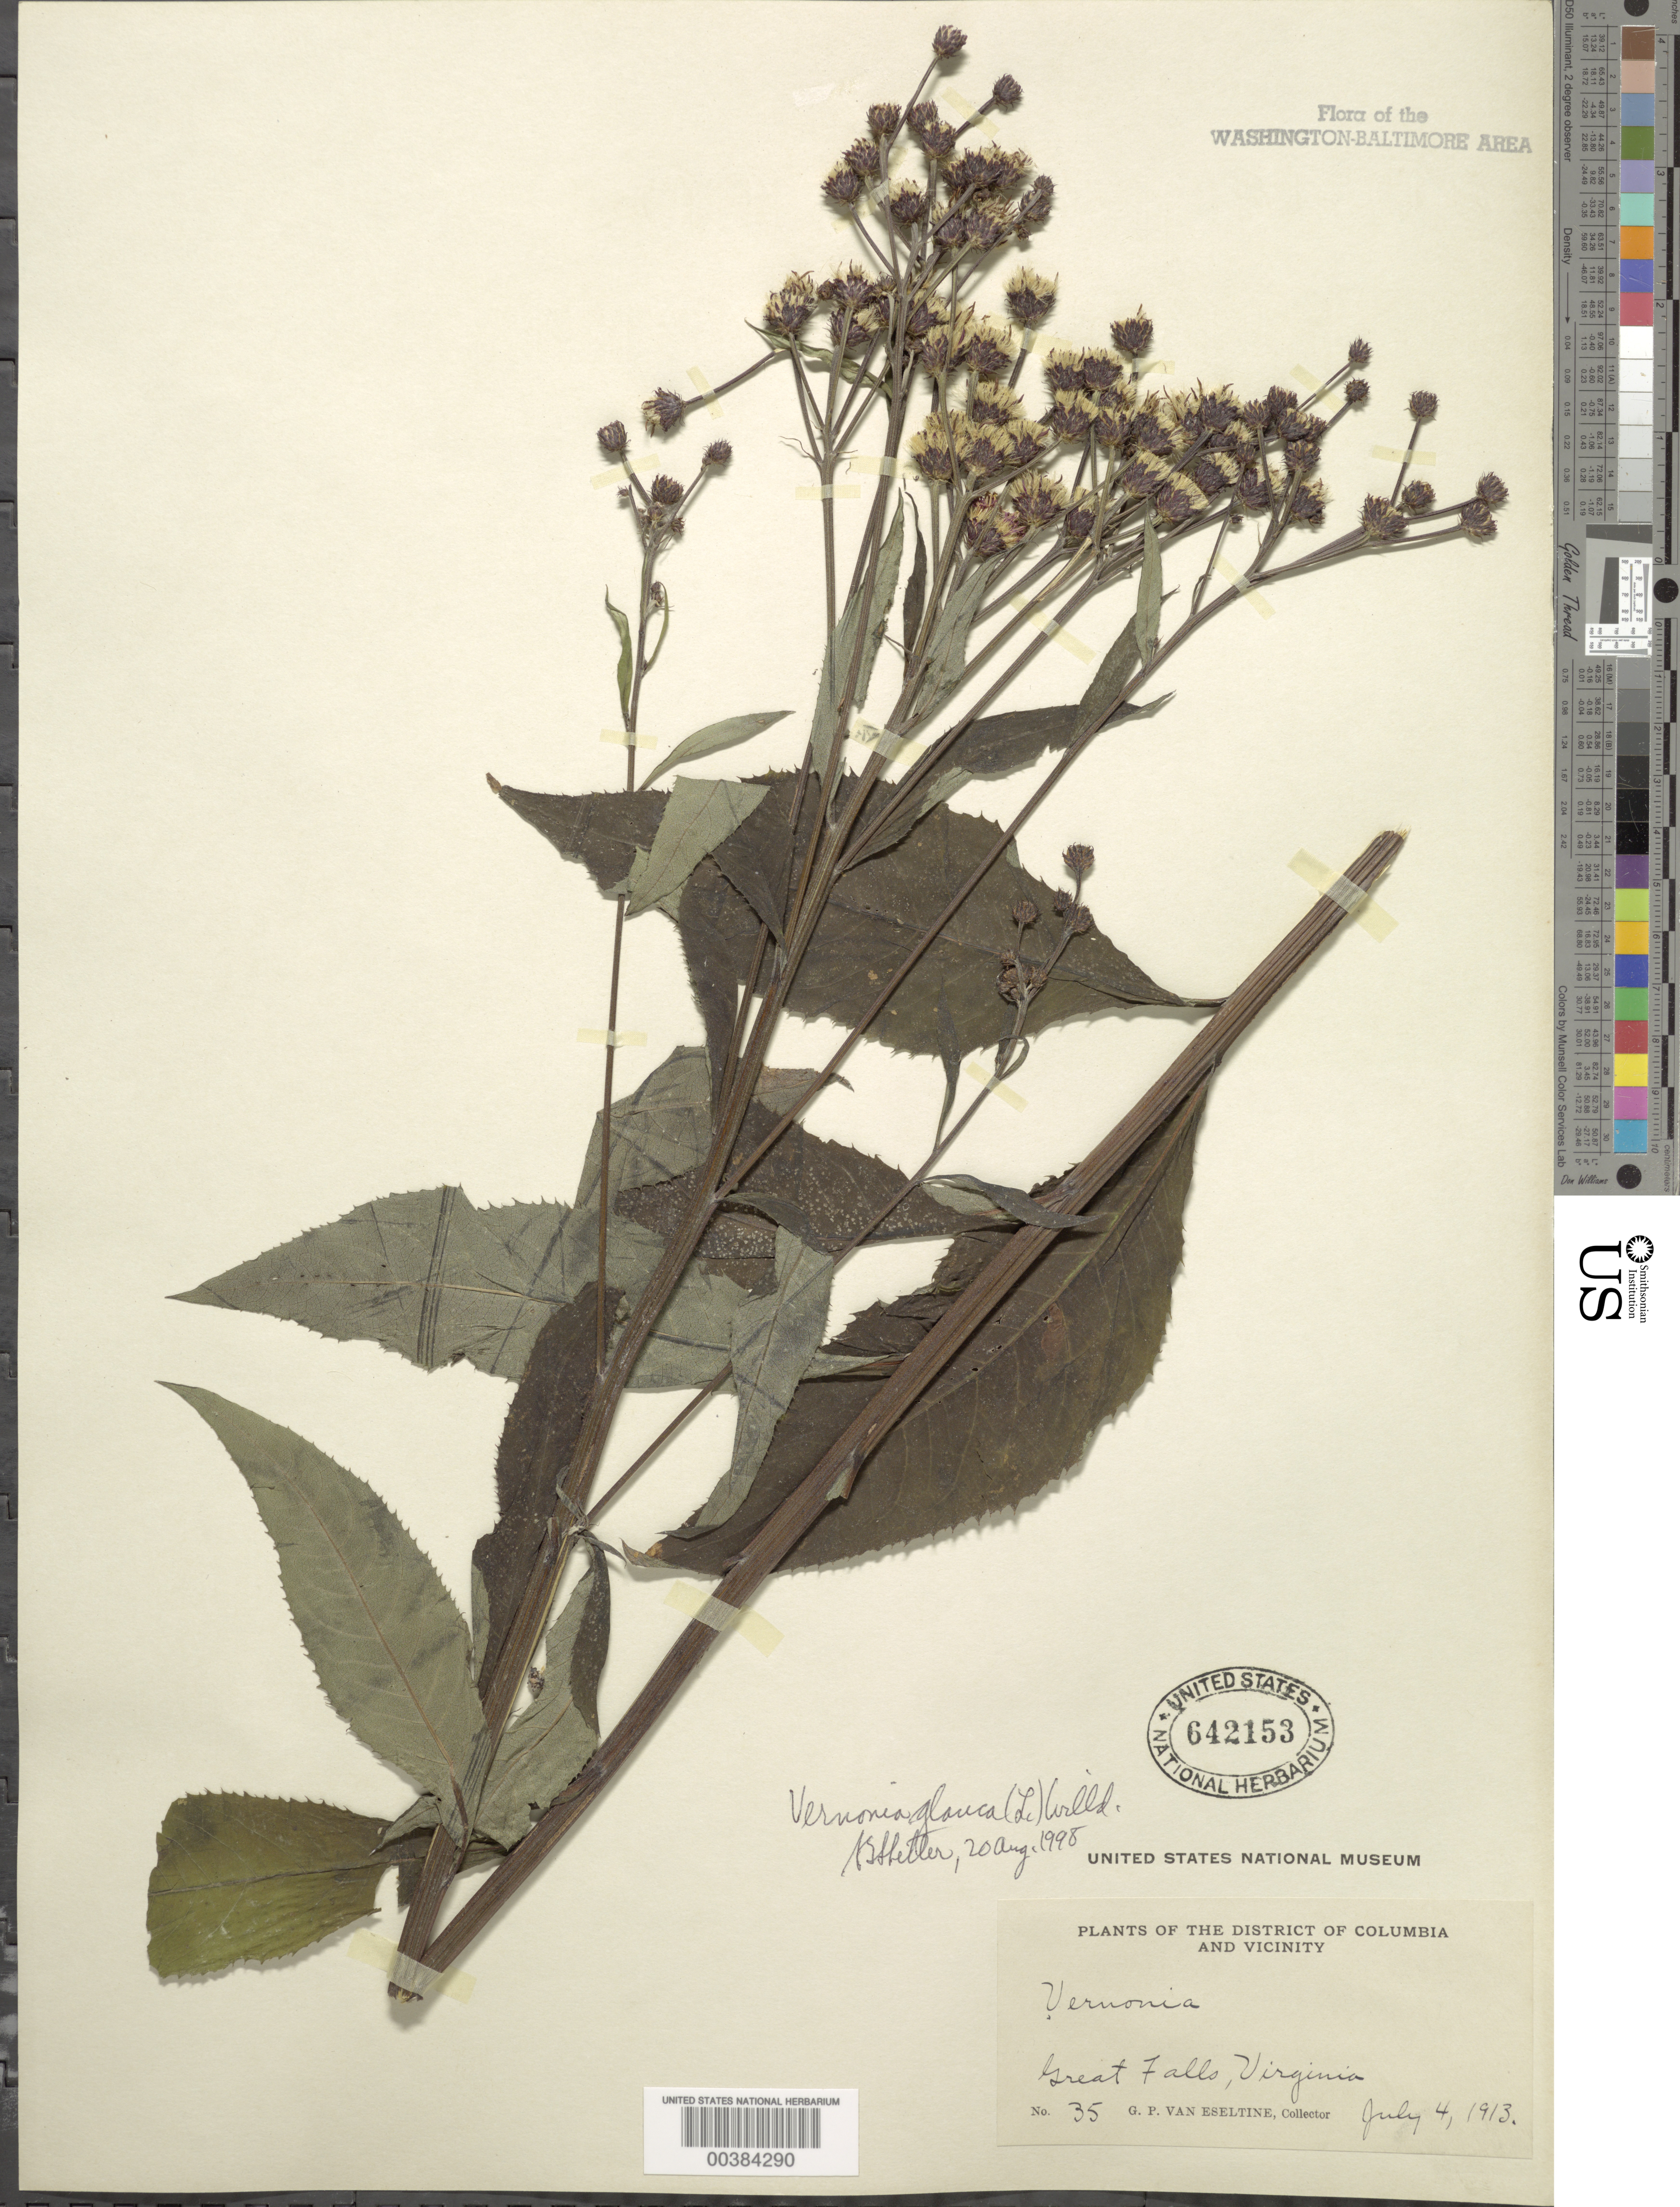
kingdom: Plantae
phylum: Tracheophyta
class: Magnoliopsida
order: Asterales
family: Asteraceae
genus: Vernonia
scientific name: Vernonia glauca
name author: (L.) Willd.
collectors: G. P. Van Eseltine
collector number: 35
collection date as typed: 04 Jul 1913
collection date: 1913-07-04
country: United States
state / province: Virginia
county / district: Fairfax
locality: Great Falls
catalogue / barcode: US 642153